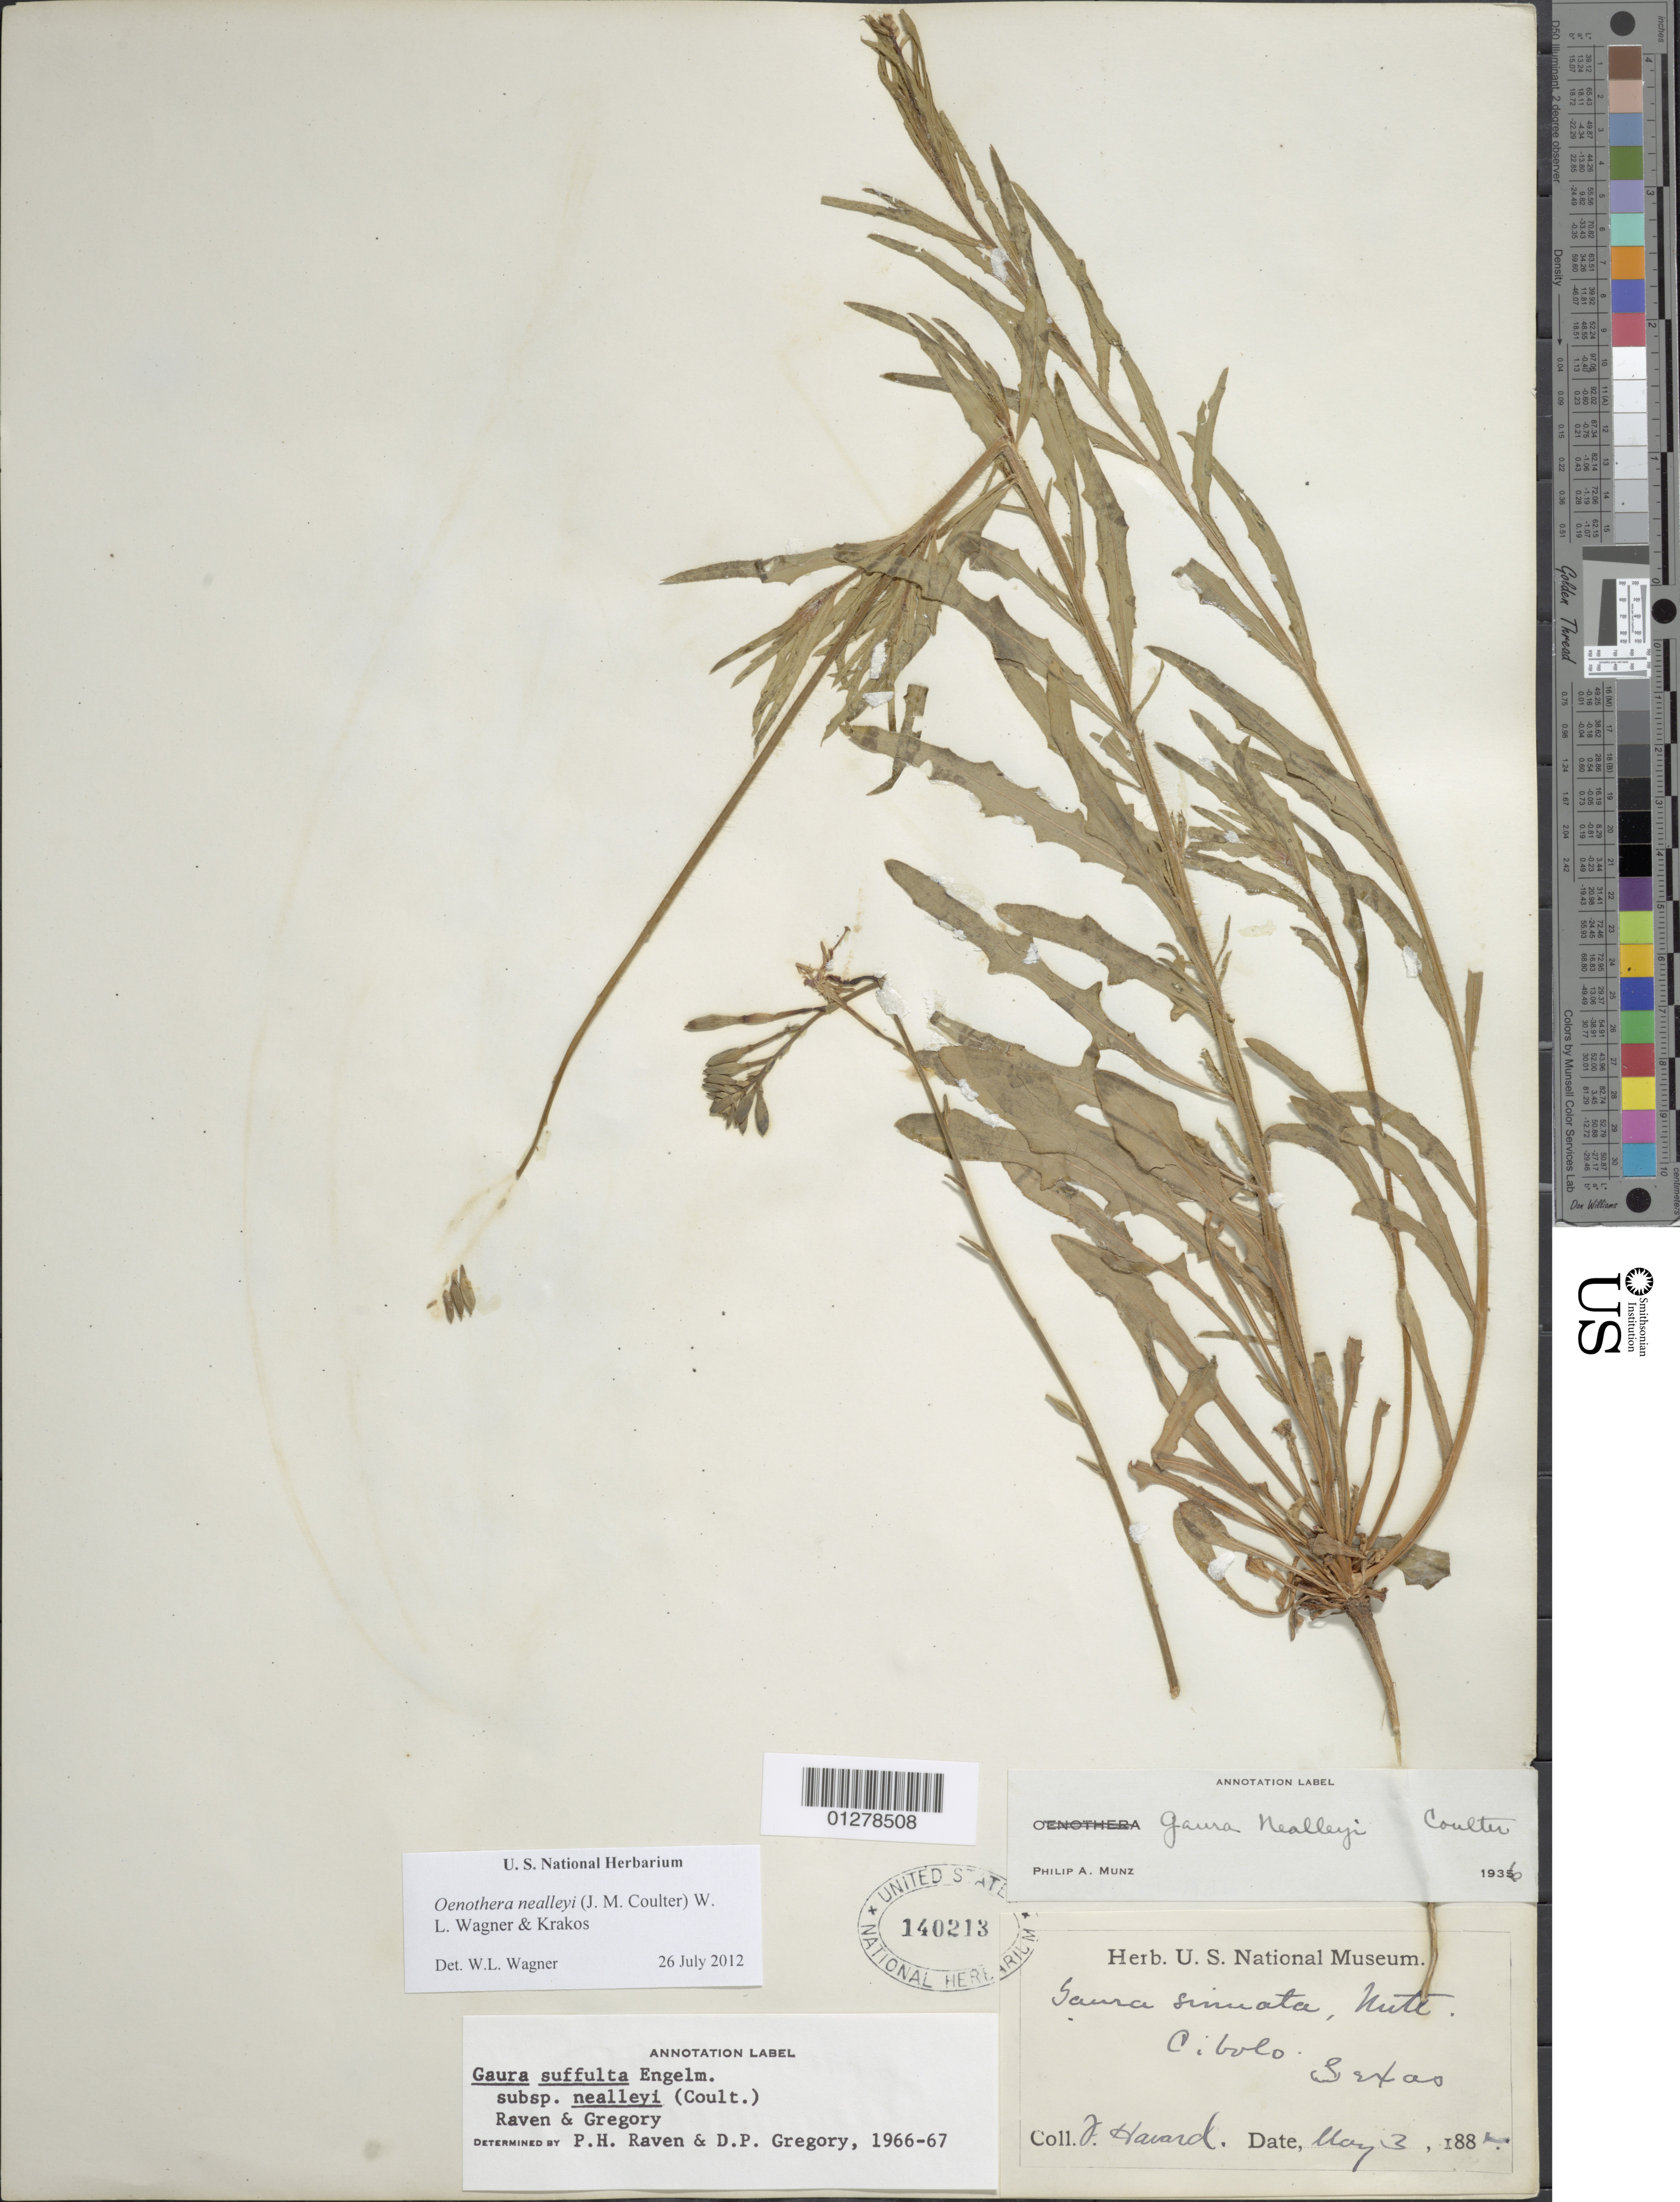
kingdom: Plantae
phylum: Tracheophyta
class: Magnoliopsida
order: Myrtales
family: Onagraceae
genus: Oenothera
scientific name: Oenothera nealleyi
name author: (J.M. Coult.) Krakos & W.L. Wagner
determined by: Wagner, W. L., (BOT), Smithsonian Institution - National Museum of Natural History (UNITED STATES)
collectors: V. Havard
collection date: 1881-05-03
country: United States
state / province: Texas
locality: Cibolo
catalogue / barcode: US 140213